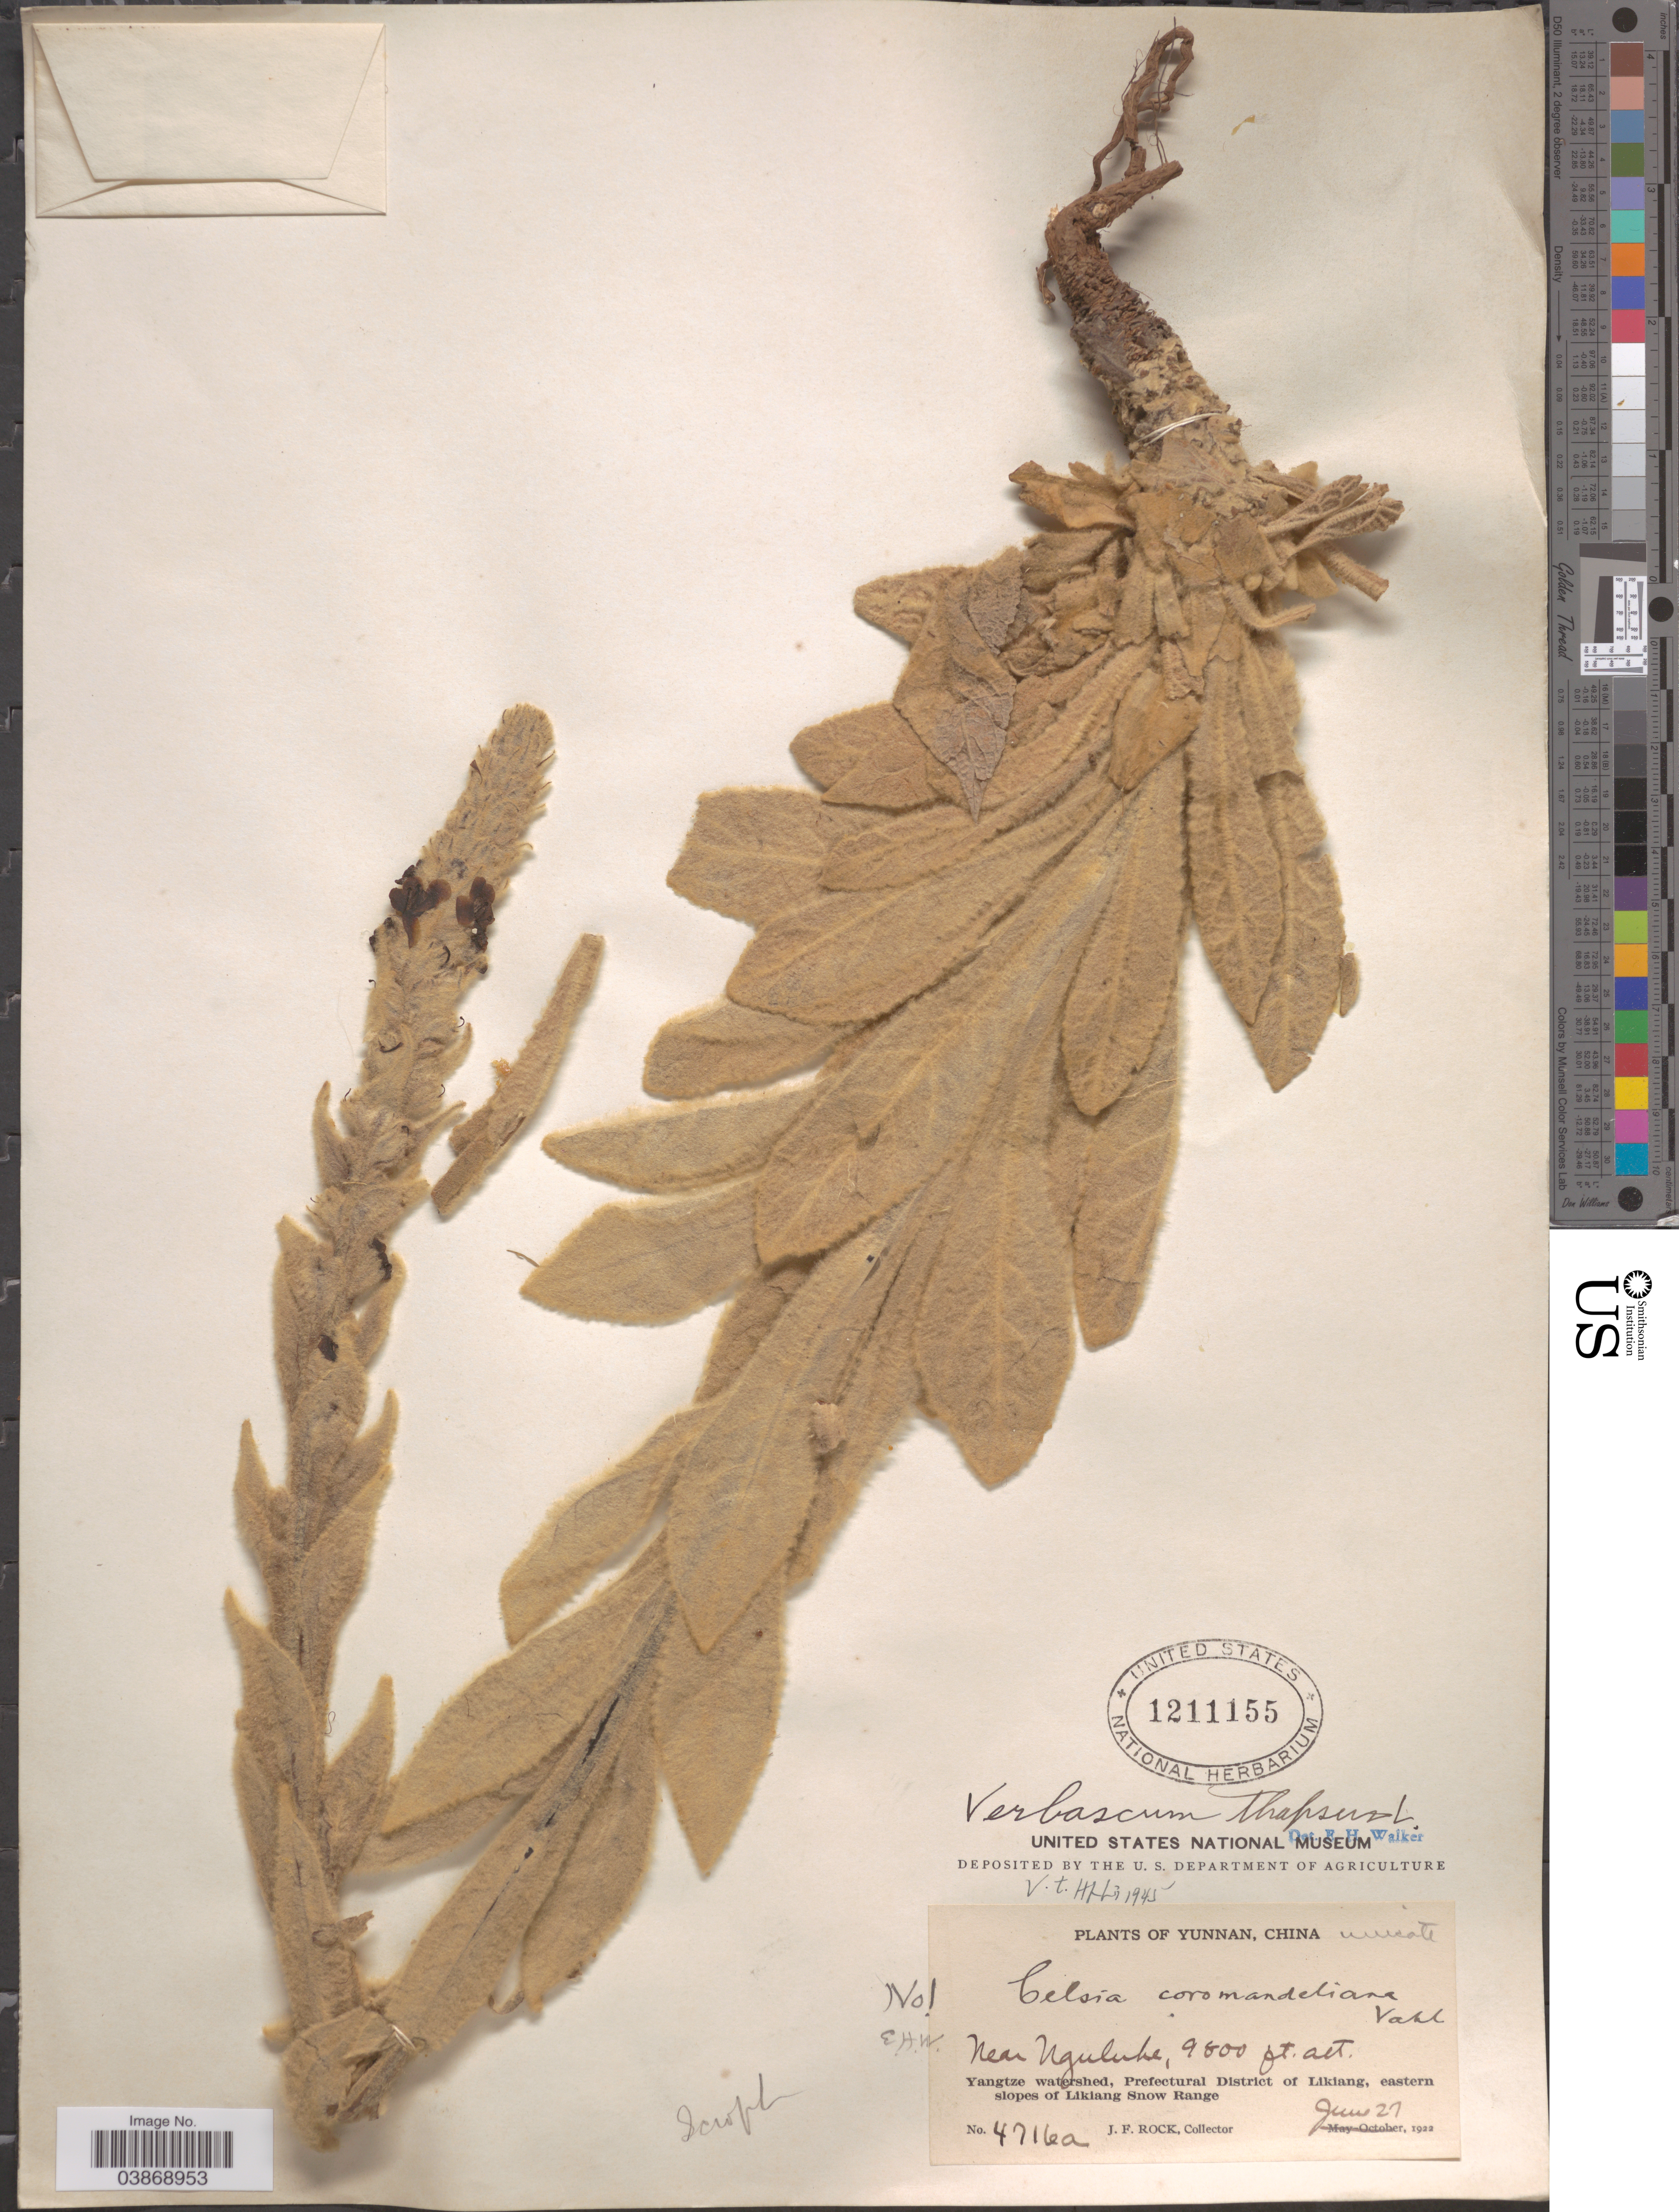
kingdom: Plantae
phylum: Tracheophyta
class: Magnoliopsida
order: Lamiales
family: Scrophulariaceae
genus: Verbascum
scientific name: Verbascum thapsus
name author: L.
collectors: J. Rock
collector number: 4716a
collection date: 1922-06-27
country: China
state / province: Yunnan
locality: Near Nguluke. Yangtze watershed, Prefectural District of Likiang, eastern slopes of Likiang Snow Range.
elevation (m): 2987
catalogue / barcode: US 1211155